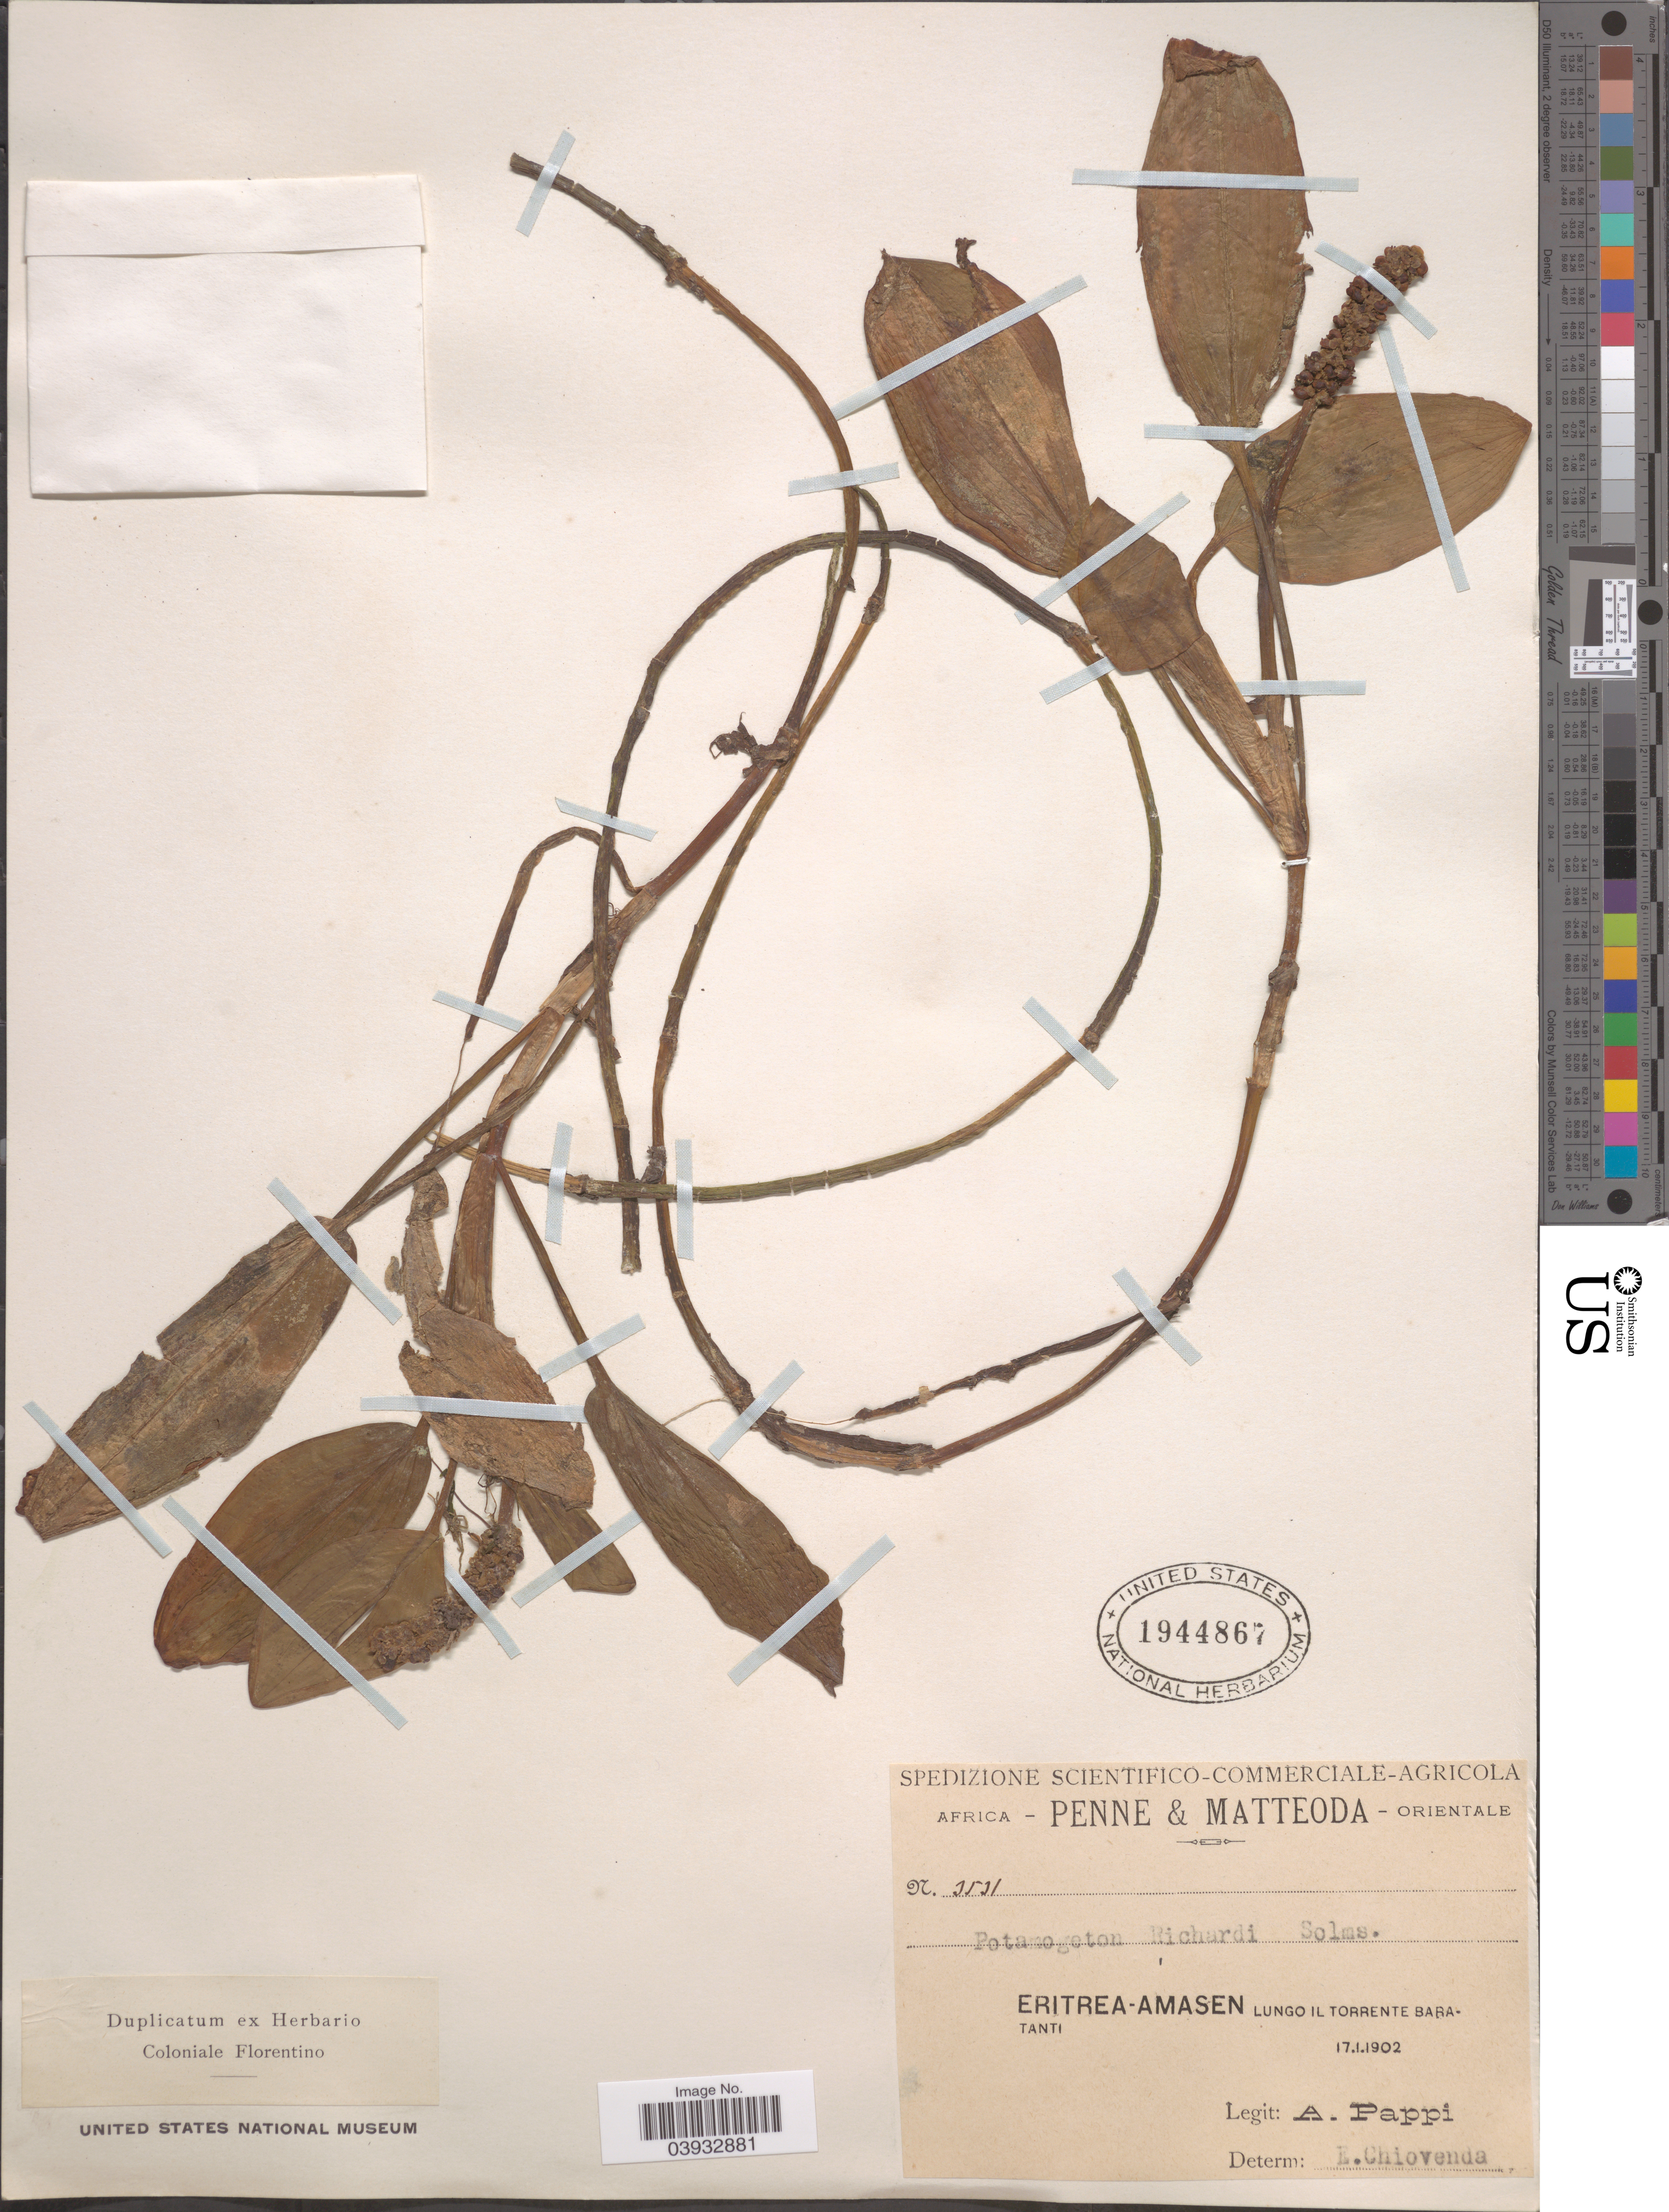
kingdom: Plantae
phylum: Tracheophyta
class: Liliopsida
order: Alismatales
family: Potamogetonaceae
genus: Potamogeton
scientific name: Potamogeton richardii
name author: Solms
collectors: A. Pappi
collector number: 3531*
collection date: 1902-01-17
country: Eritrea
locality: Africa Orientale. Eritrea-Amasen Lungo il Torrente Baratanti.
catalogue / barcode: US 1944867